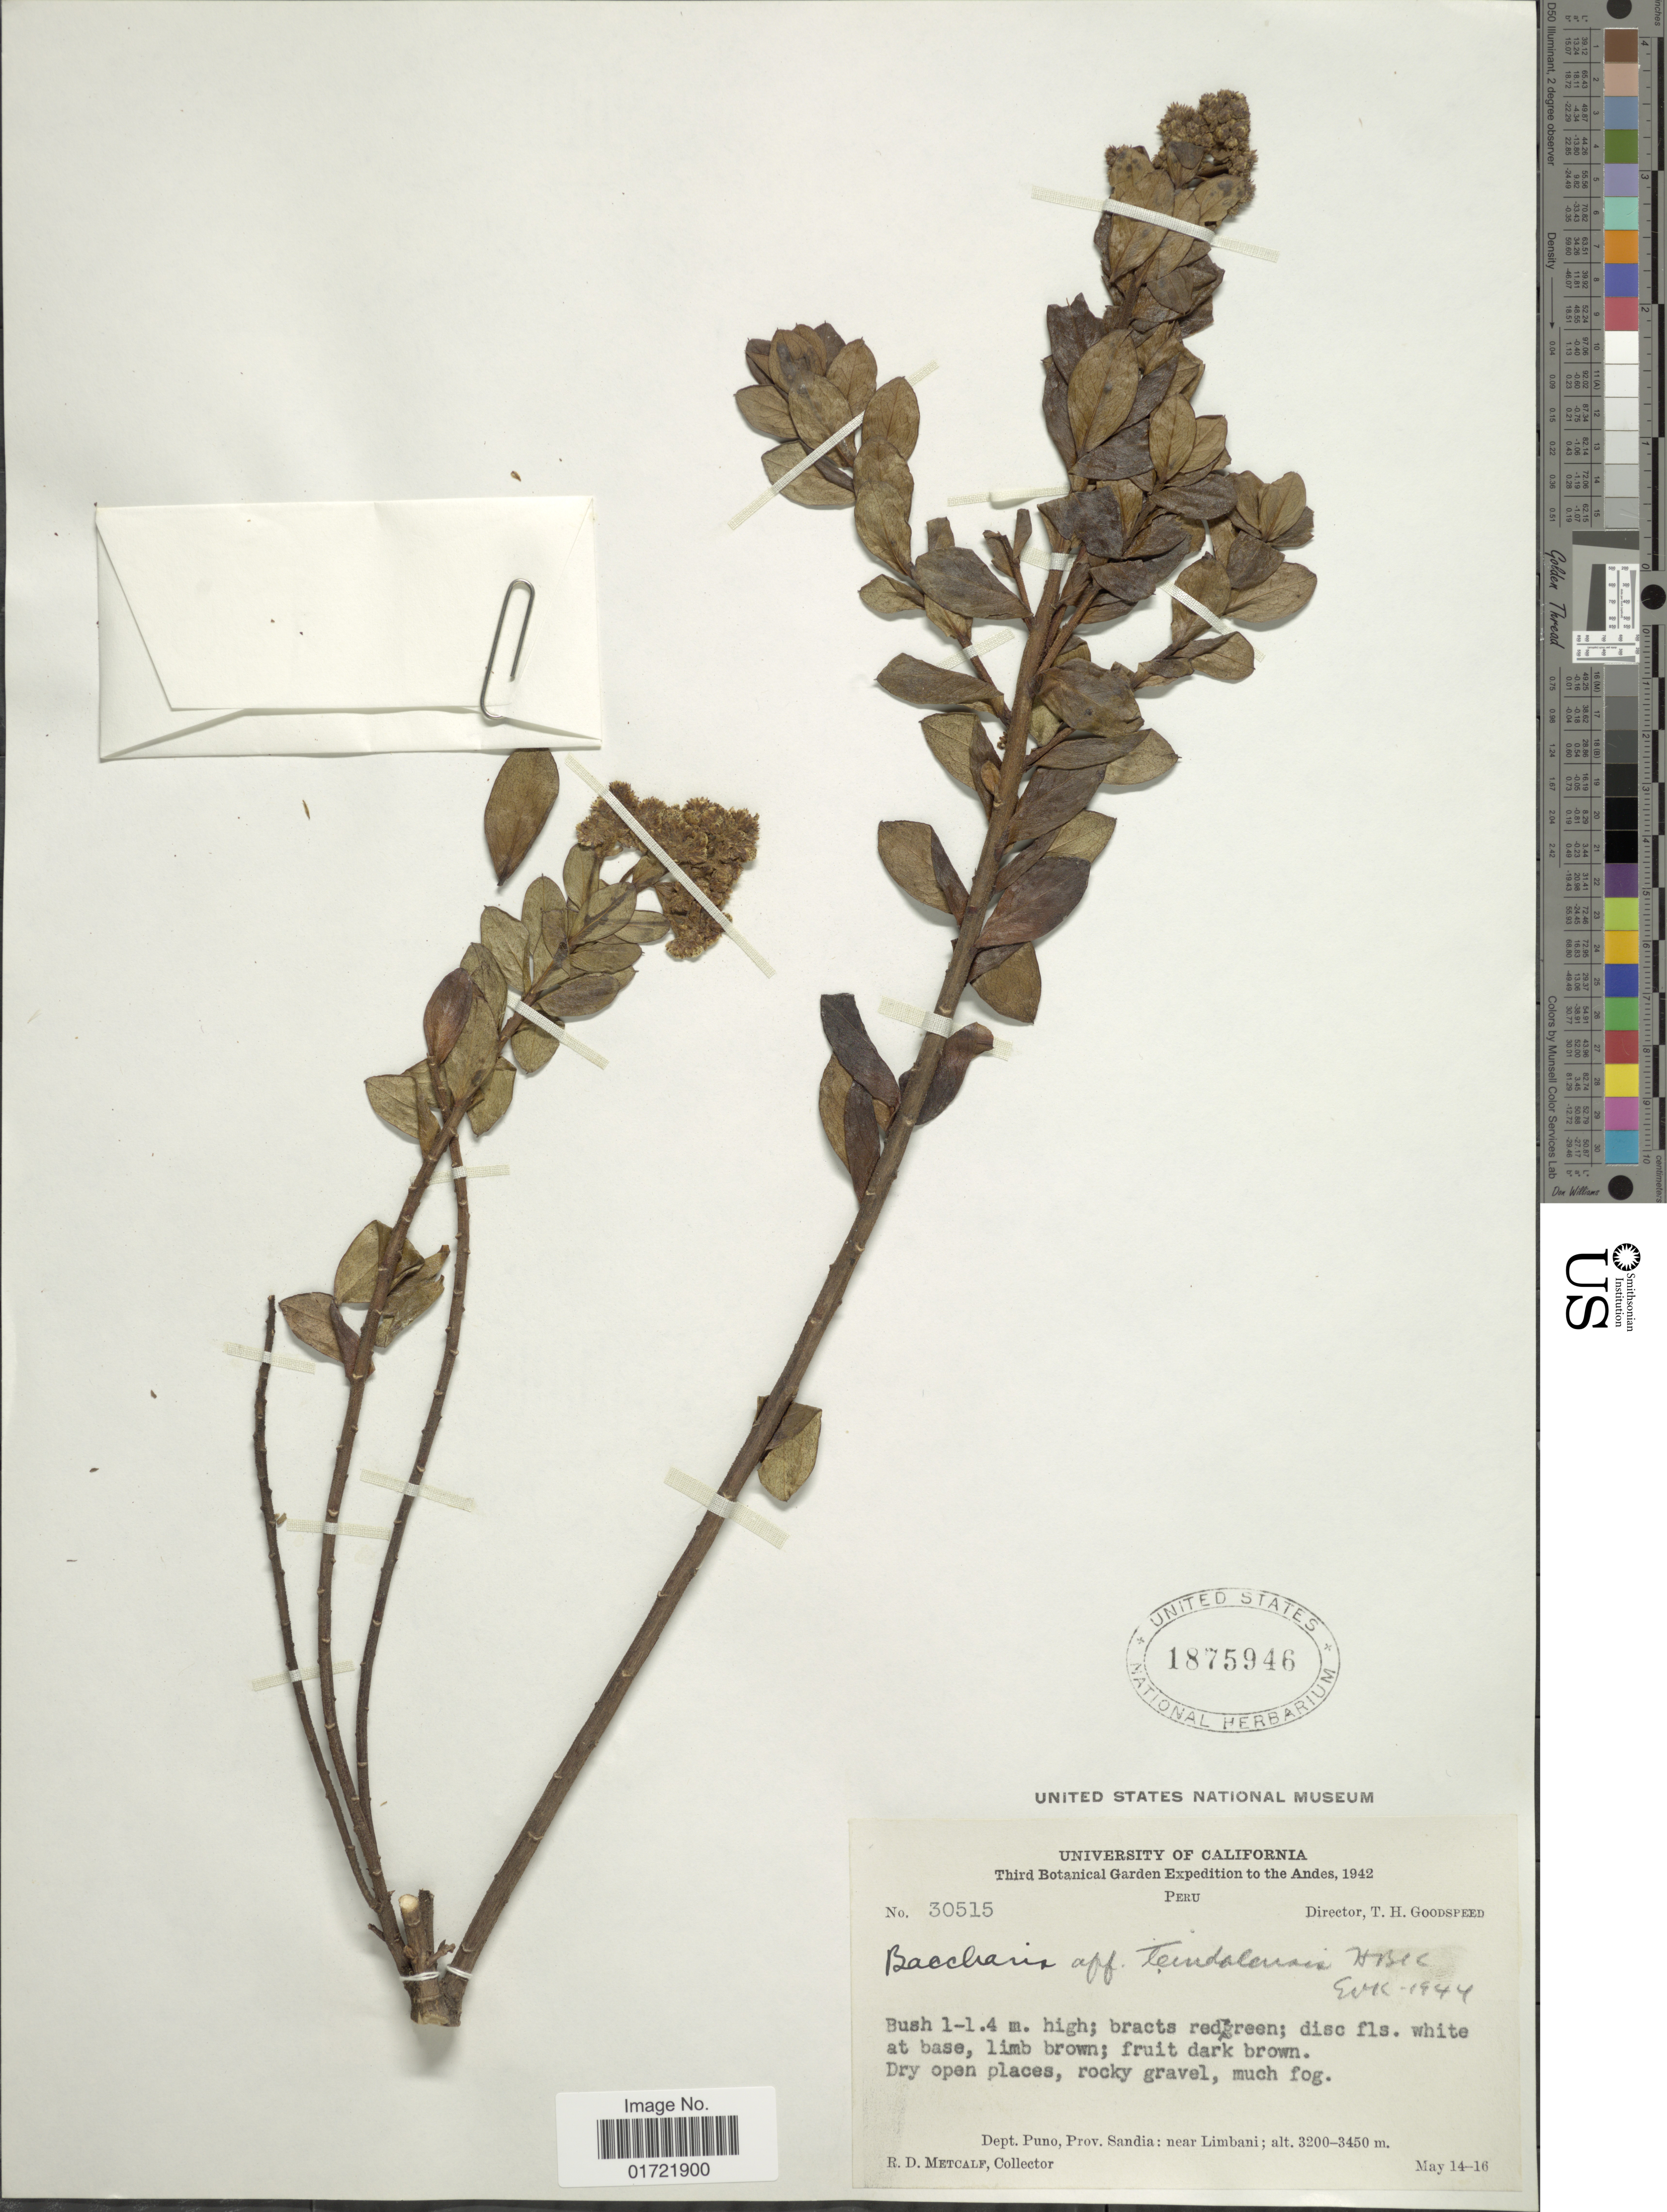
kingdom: Plantae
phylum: Tracheophyta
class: Magnoliopsida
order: Asterales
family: Asteraceae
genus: Baccharis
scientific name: Baccharis brachylaenoides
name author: DC.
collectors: R. D. Metcalf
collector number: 30515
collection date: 1942-05-14/1942-05-16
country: Peru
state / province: Puno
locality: Prov. Sandia: Near Limbani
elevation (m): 3200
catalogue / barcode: US 1875946